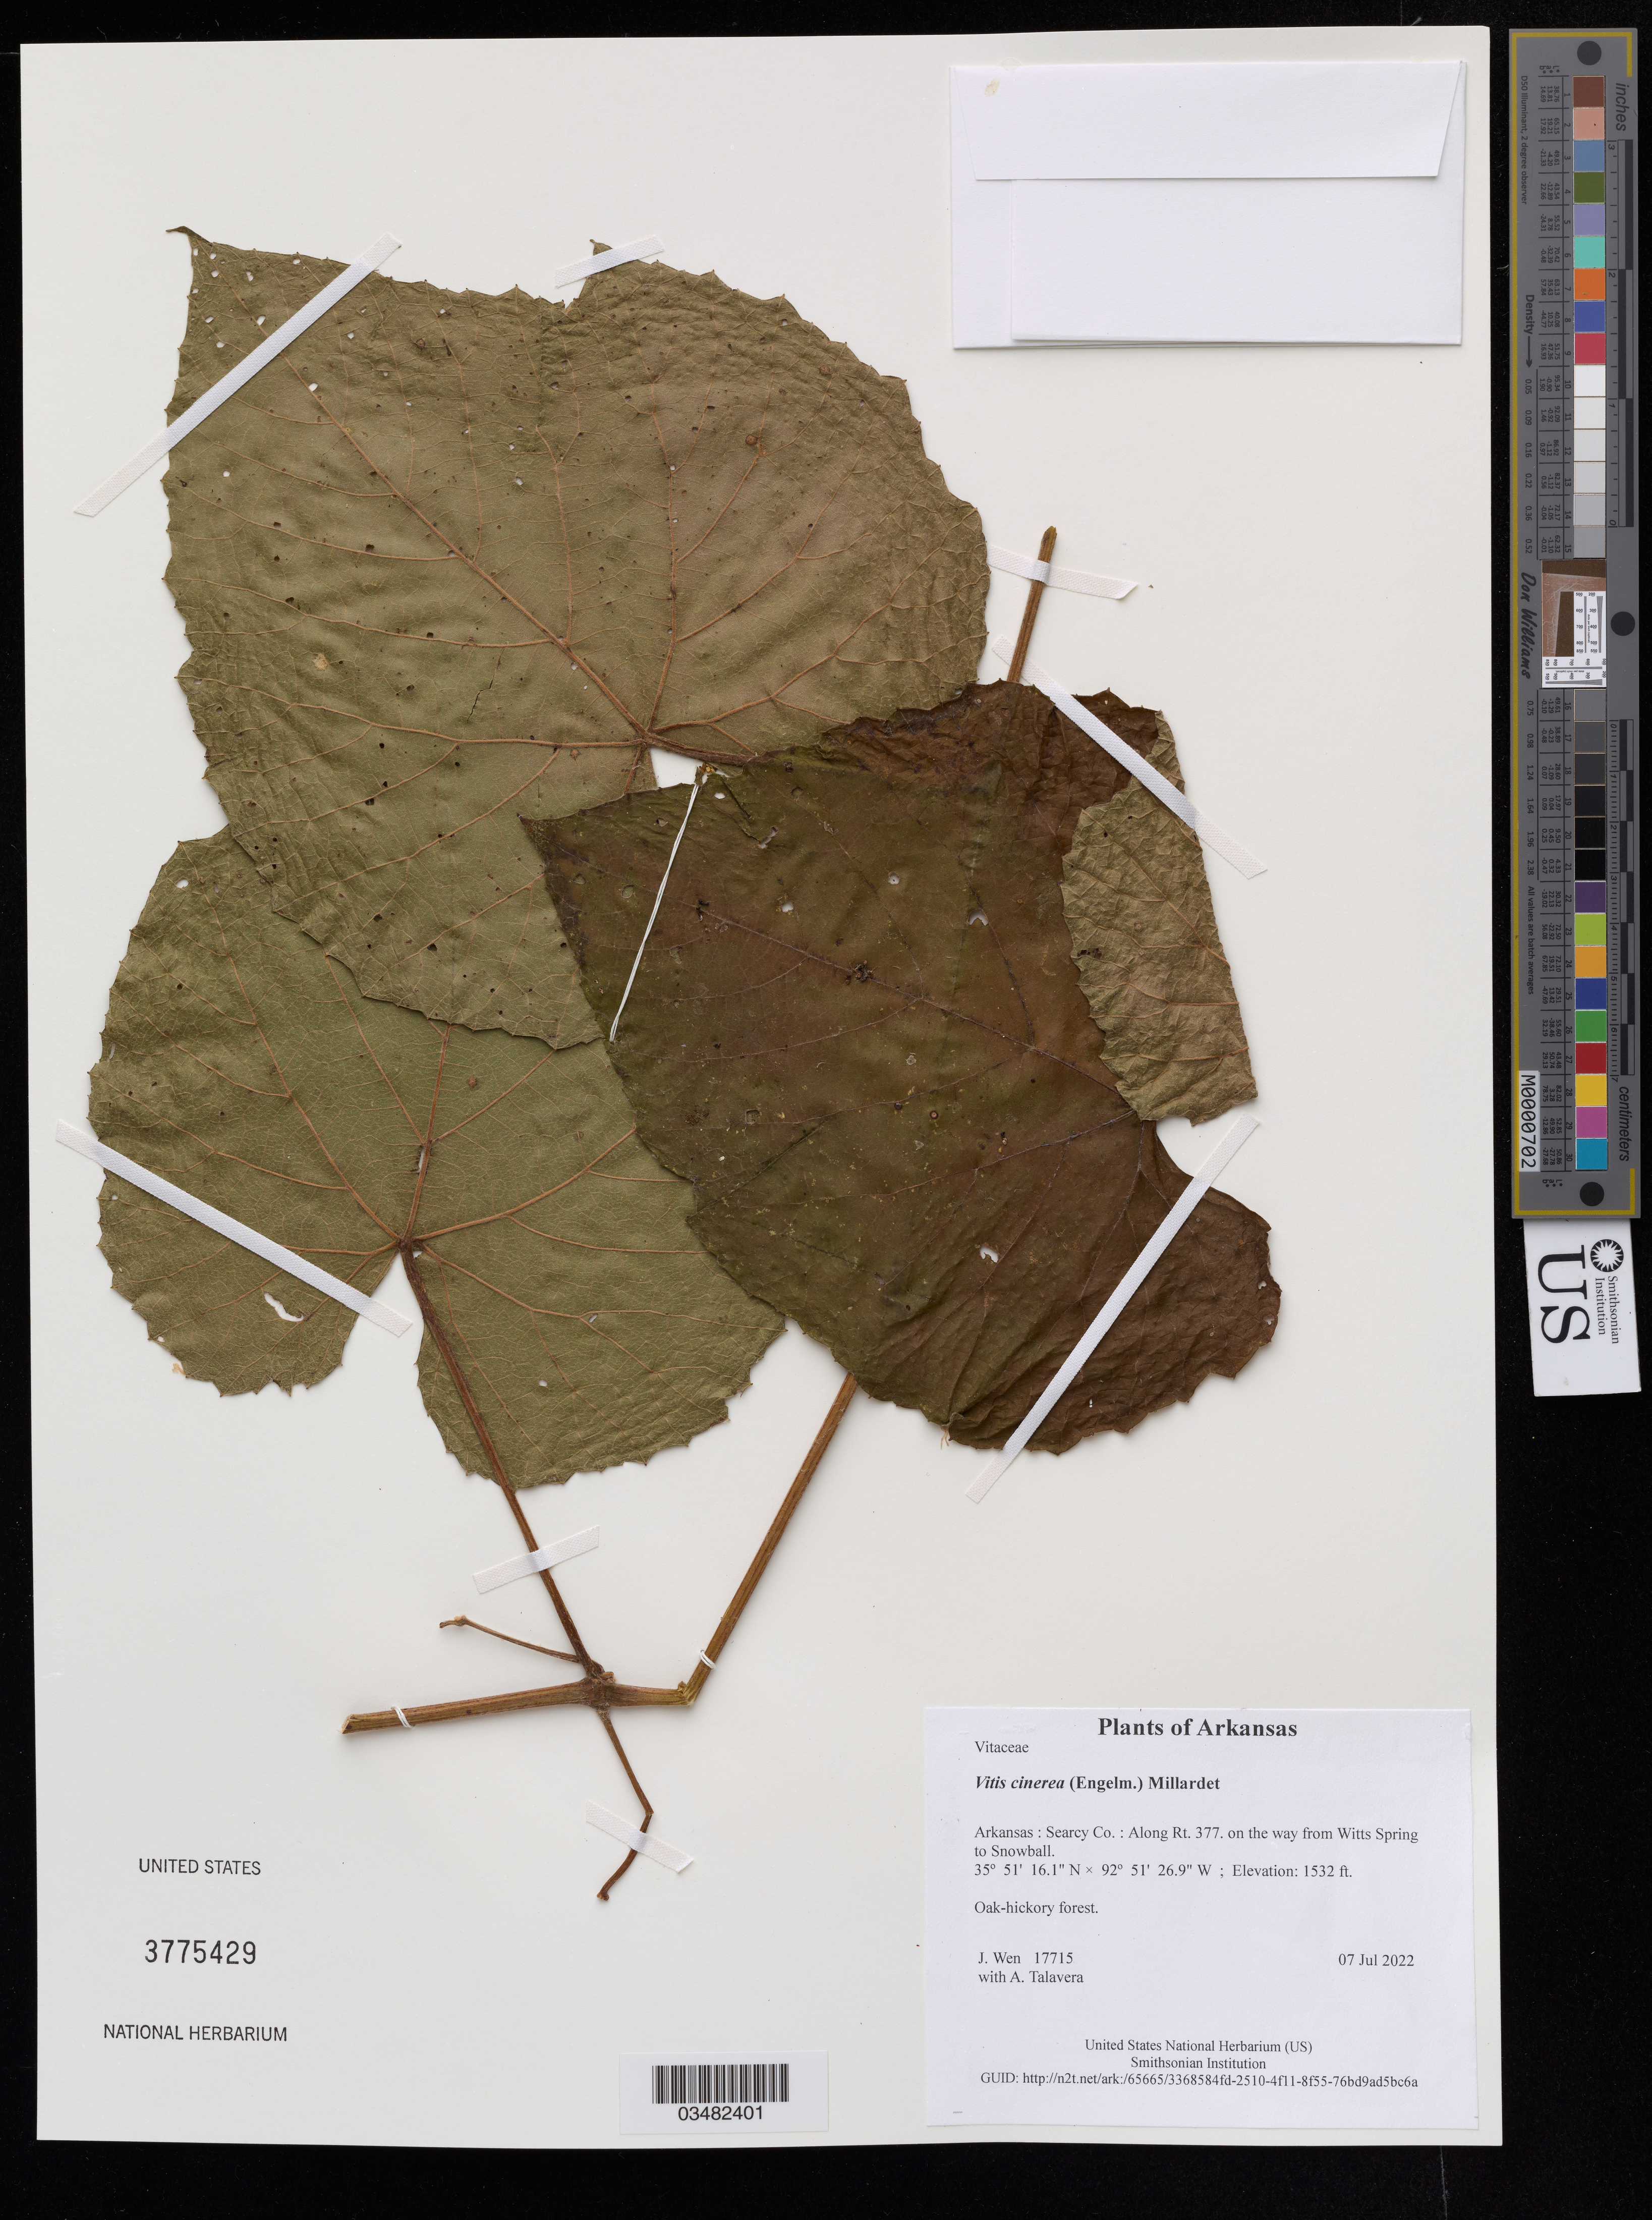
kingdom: Plantae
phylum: Tracheophyta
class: Magnoliopsida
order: Vitales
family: Vitaceae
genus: Vitis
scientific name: Vitis cinerea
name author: (Engelm.) Millardet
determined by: Wen, Jun, (BOT), Smithsonian Institution - National Museum of Natural History (UNITED STATES)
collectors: J. Wen & A. Talavera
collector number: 17715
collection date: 2022-07-07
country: United States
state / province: Arkansas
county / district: Searcy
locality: Along Rt. 377. on the way from Witts Spring to Snowball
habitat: Oak-hickory forest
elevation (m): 467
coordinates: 35 51.269 N, 92 51.448 W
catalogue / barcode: US 3775429